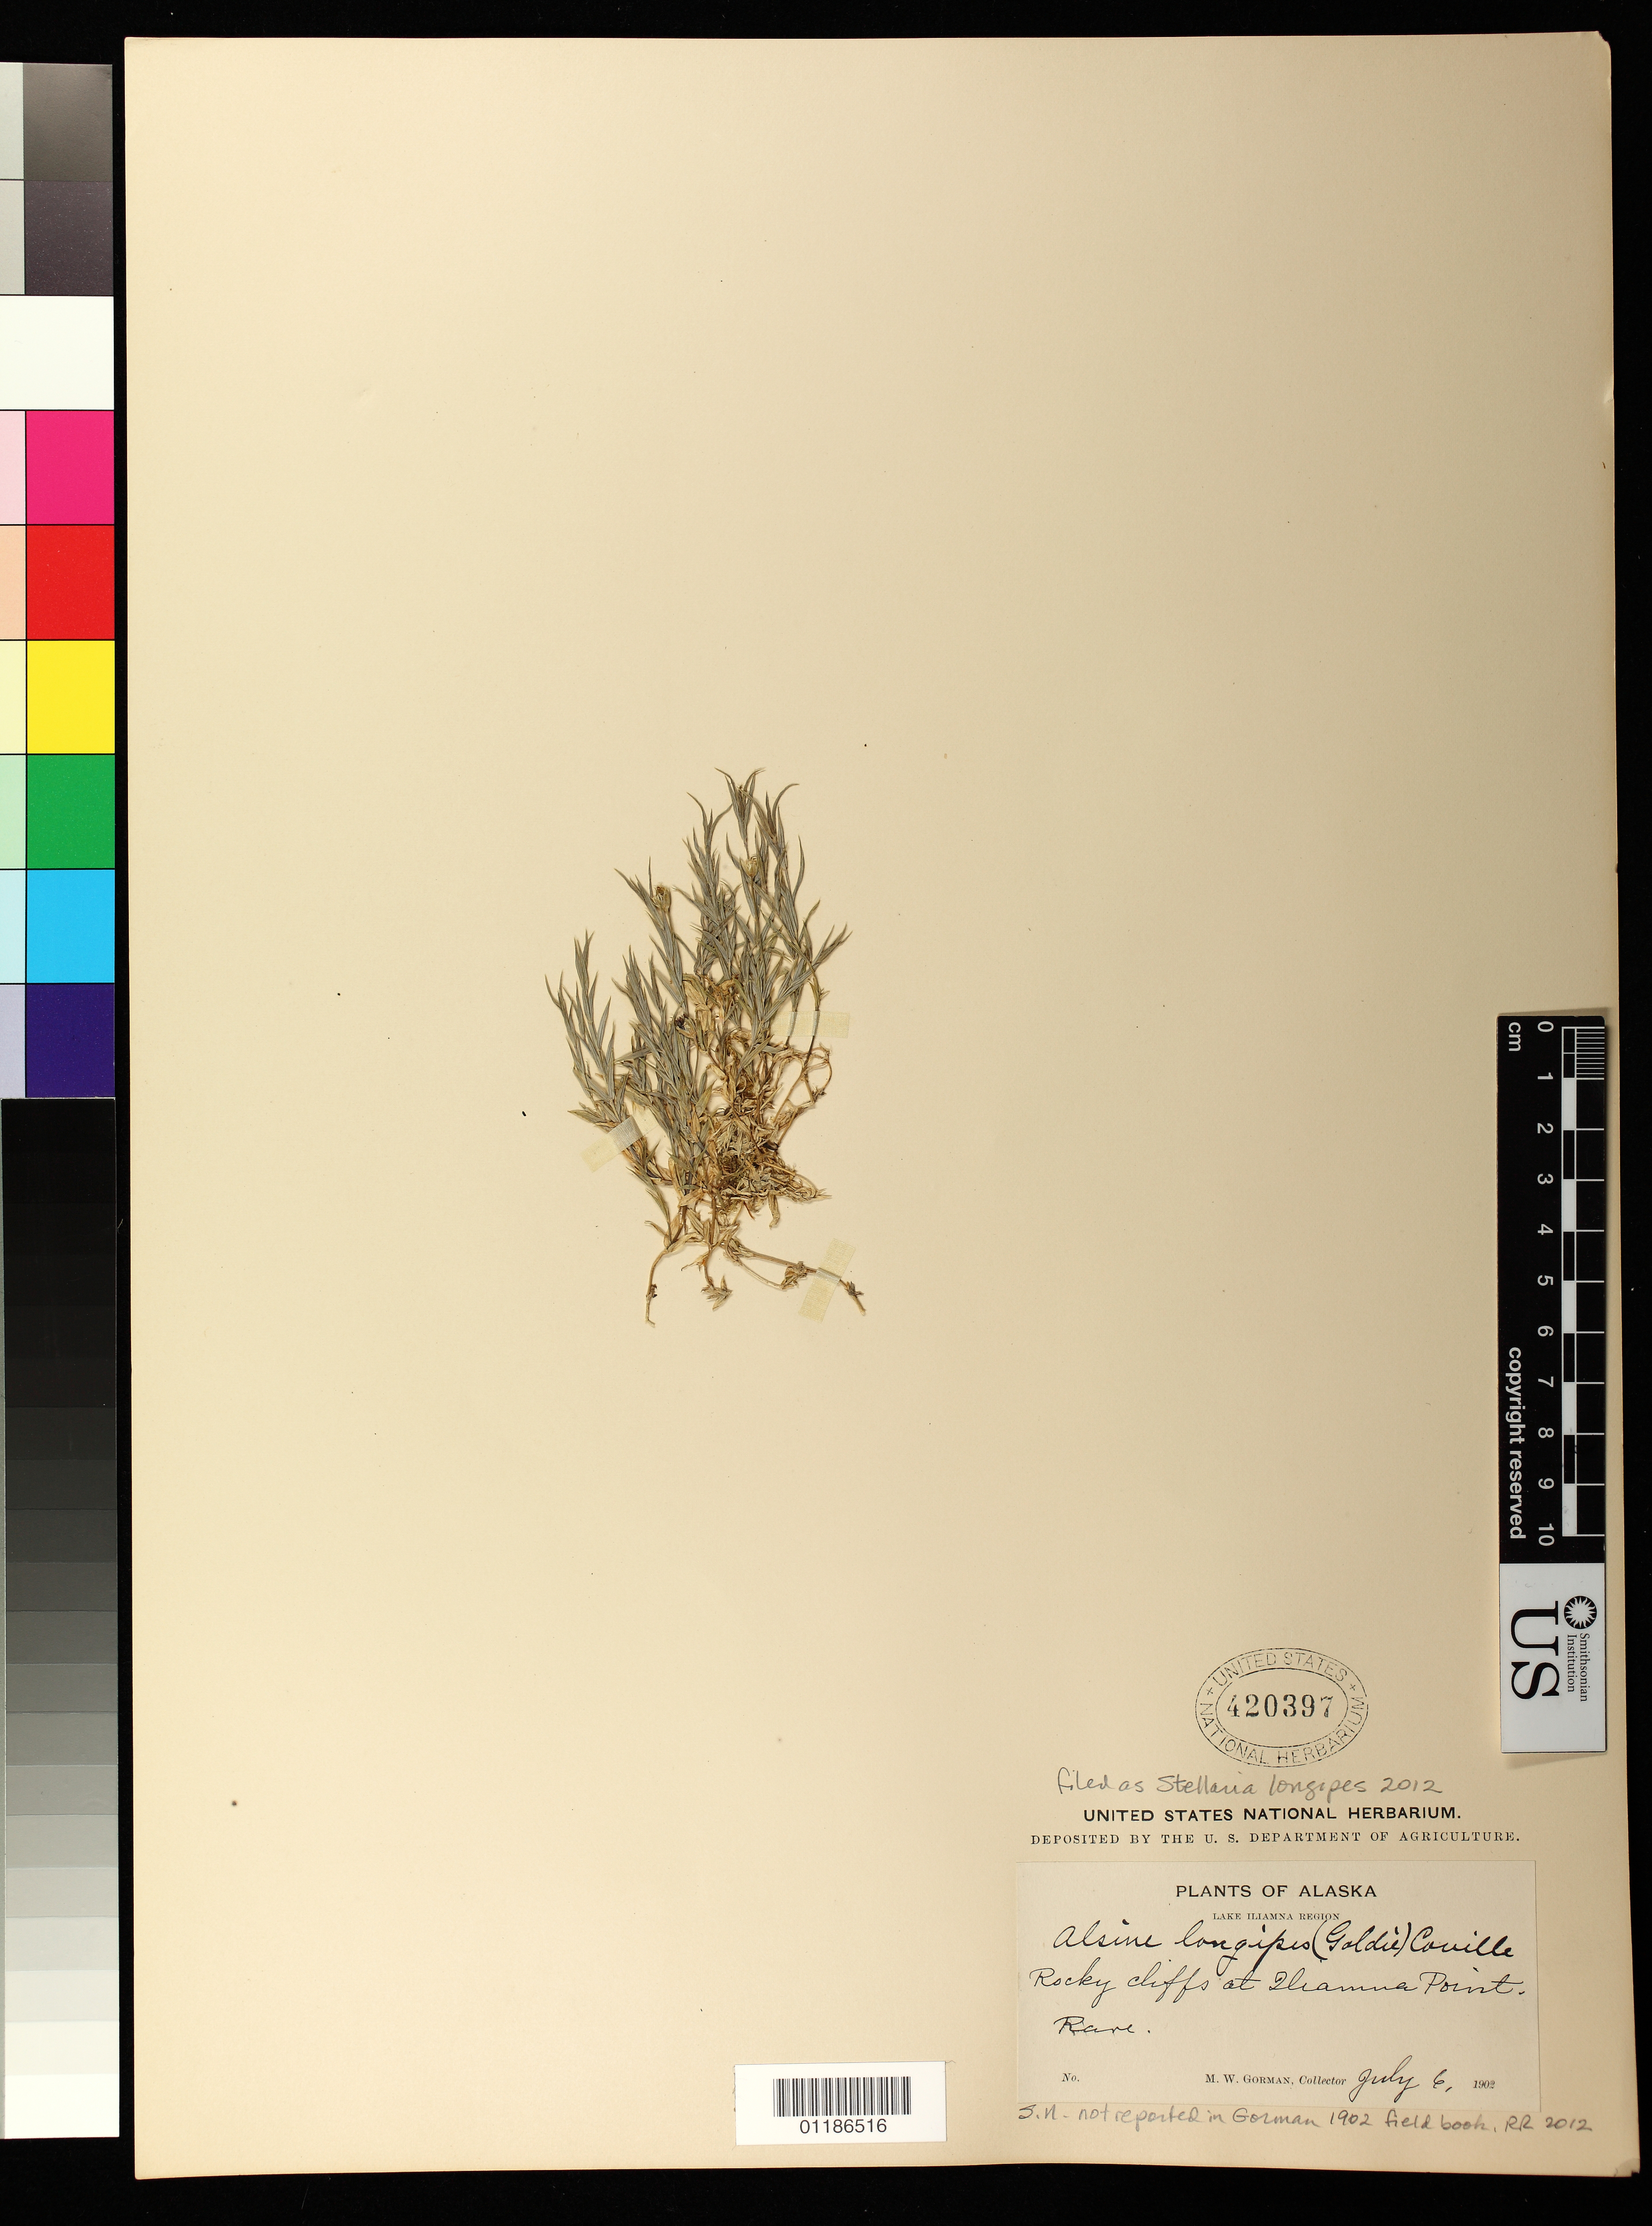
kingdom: Plantae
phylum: Tracheophyta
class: Magnoliopsida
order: Caryophyllales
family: Caryophyllaceae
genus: Stellaria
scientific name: Stellaria longipes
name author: Goldie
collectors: M. W. Gorman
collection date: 1902-07-06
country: United States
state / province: Alaska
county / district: Lake and Peninsula Borough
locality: Rocky cliffs at Iliamna Point.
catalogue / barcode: US 420397